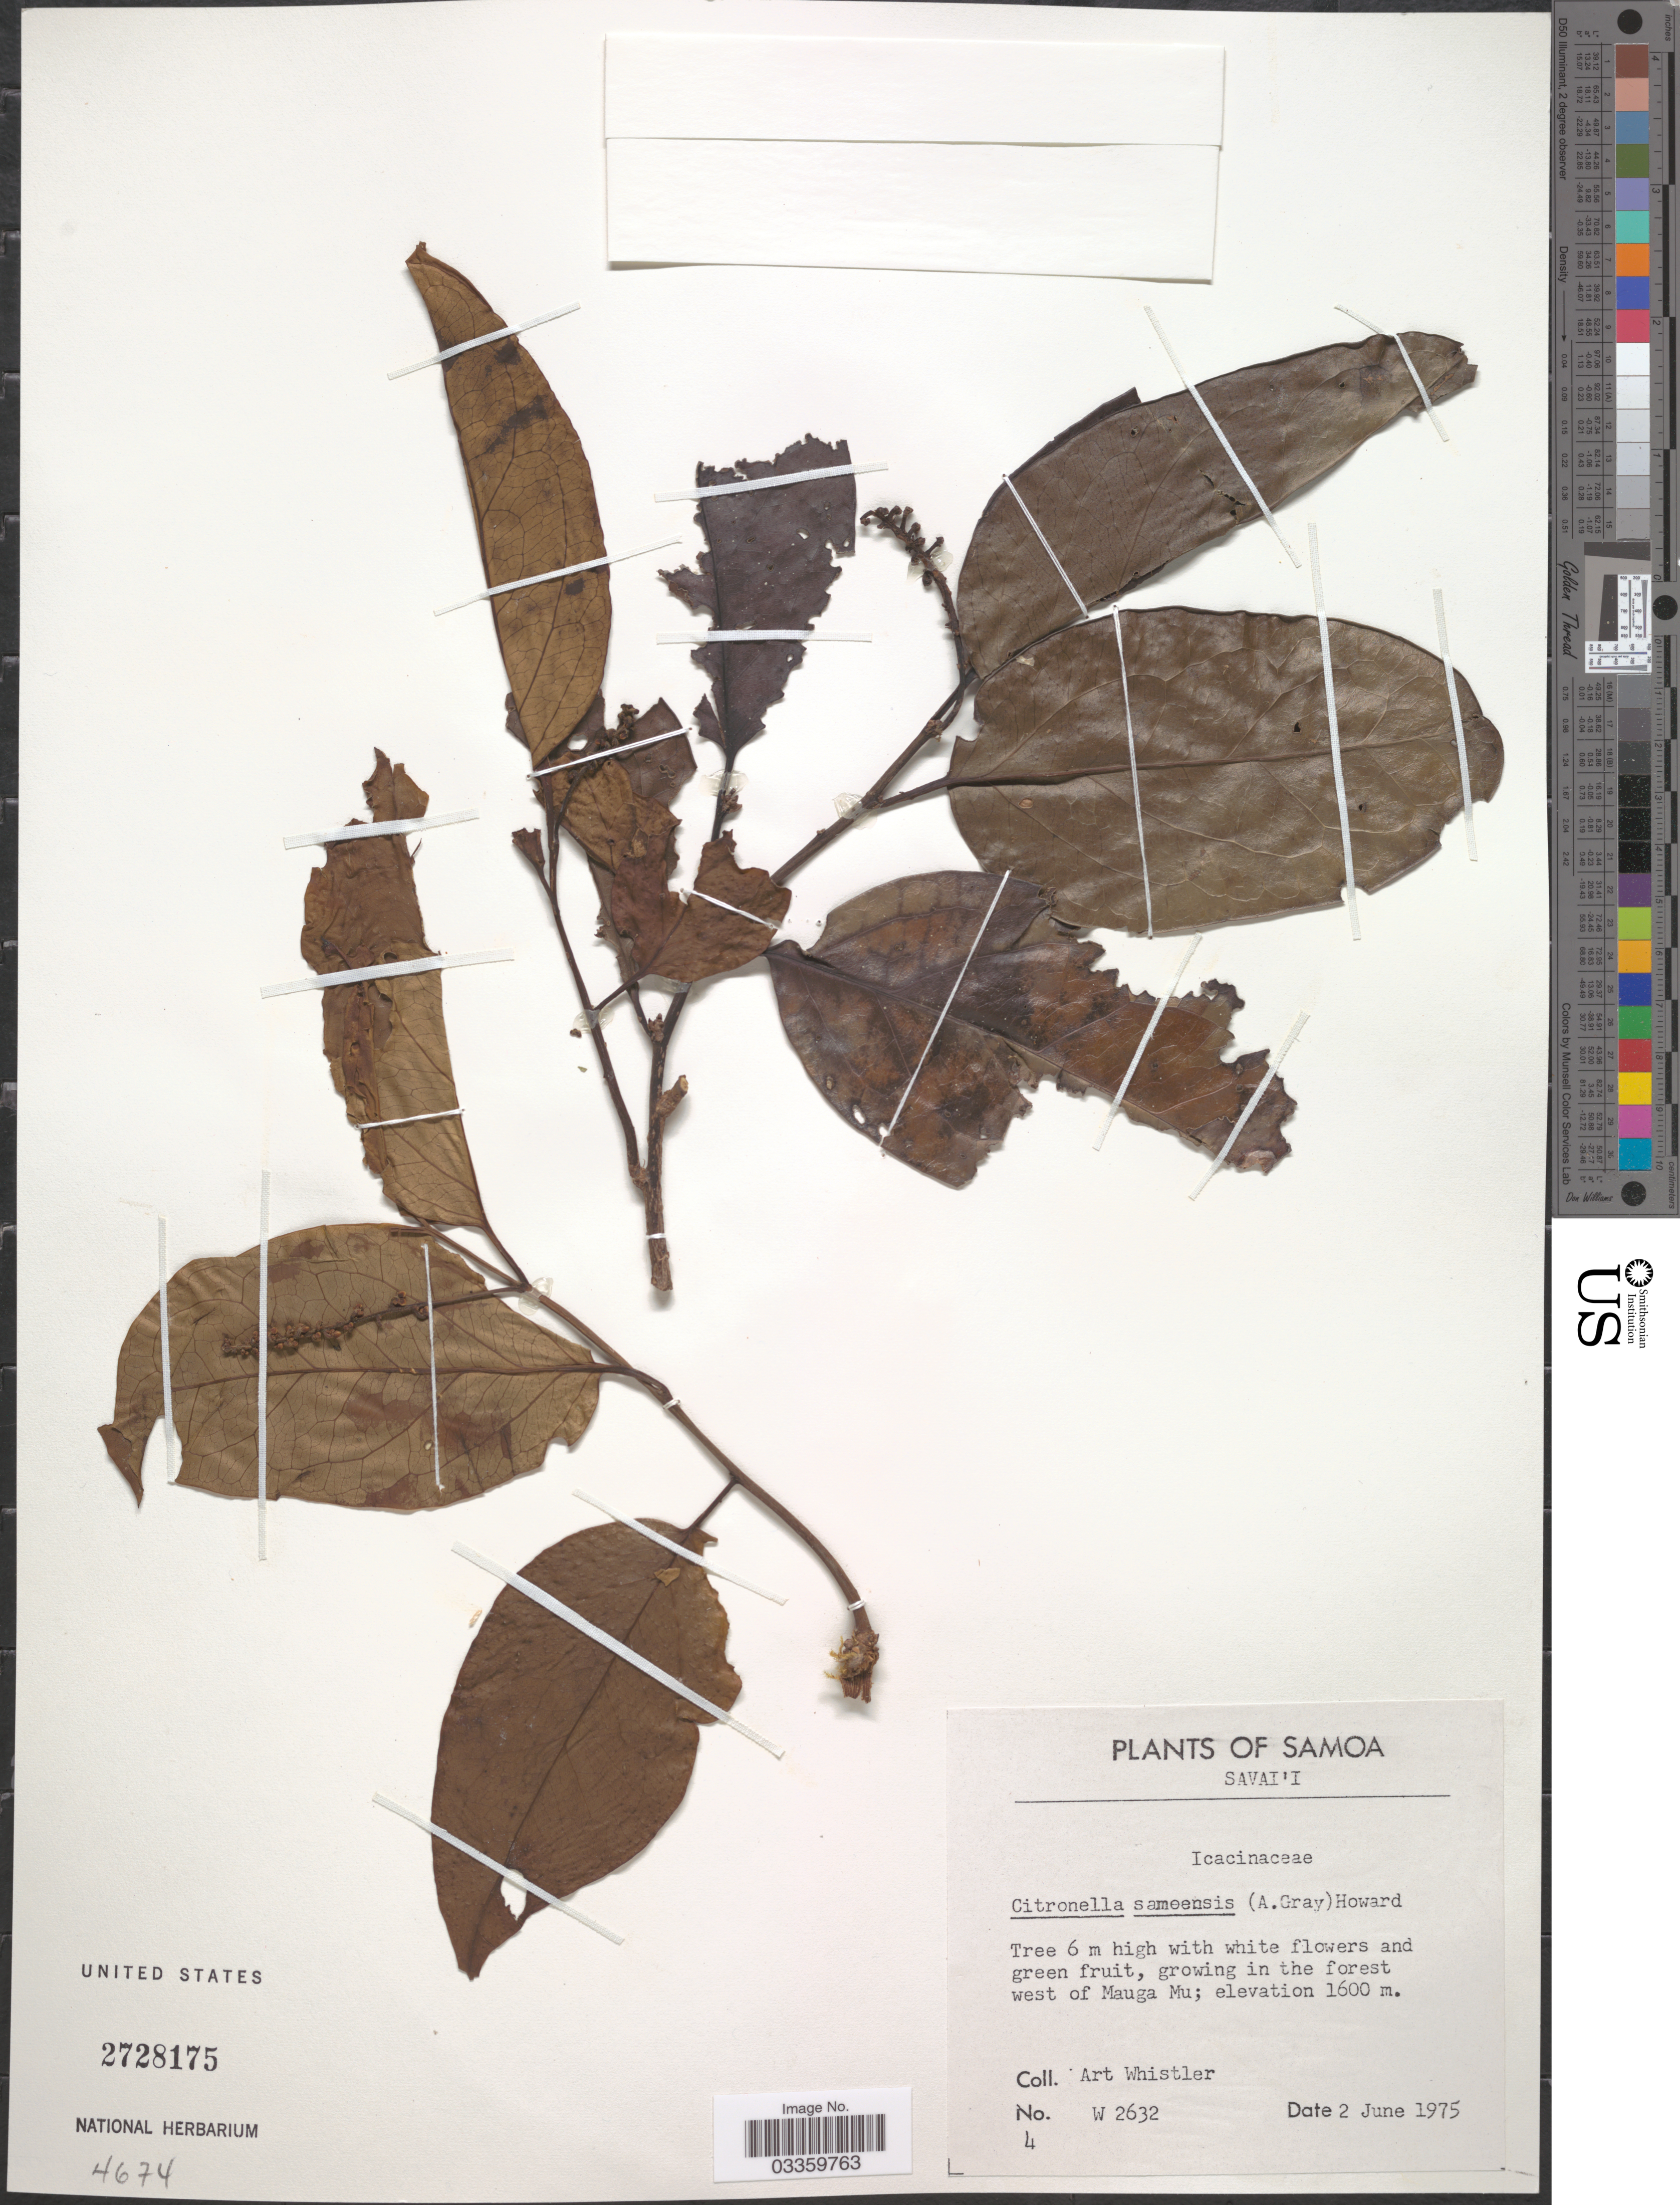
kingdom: Plantae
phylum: Tracheophyta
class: Magnoliopsida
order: Cardiopteridales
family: Cardiopteridaceae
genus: Citronella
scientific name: Citronella samoensis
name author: (A. Gray) R.A. Howard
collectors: A. Whistler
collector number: W2632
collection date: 1975-06-02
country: Samoa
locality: Samoa. Savai'i, in the forest west of Mauga Mu.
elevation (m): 1600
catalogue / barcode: US 2728175